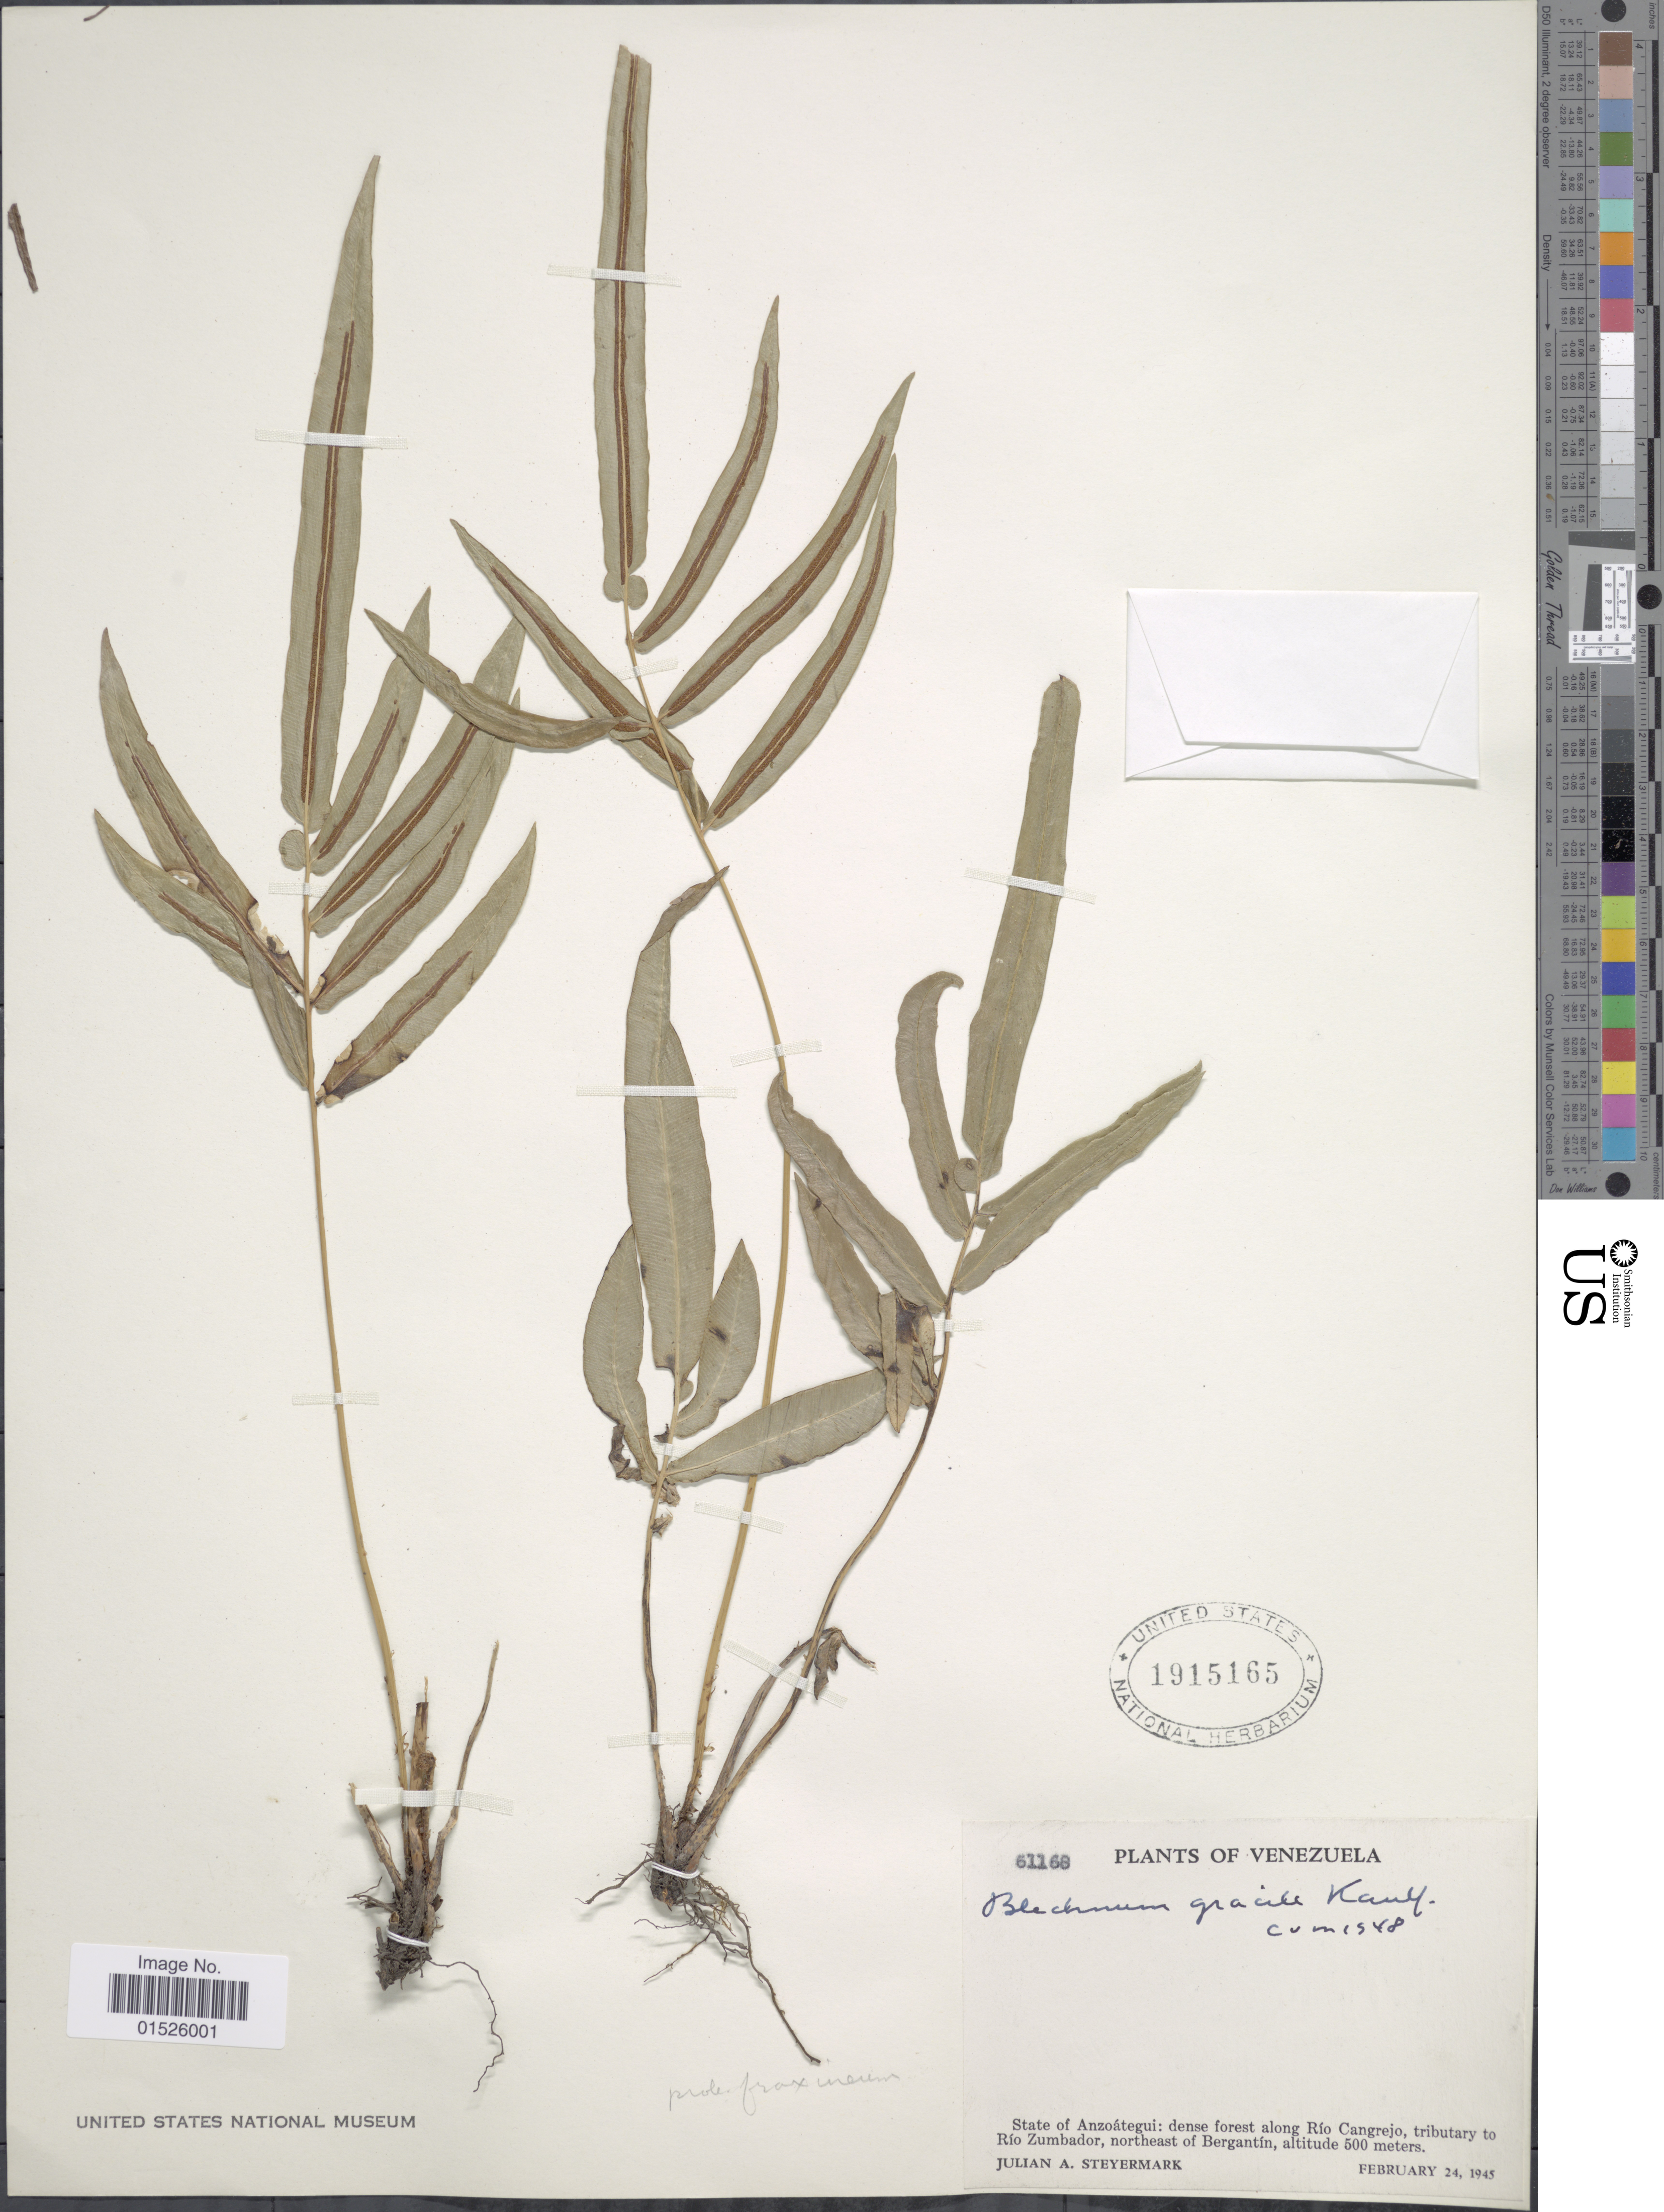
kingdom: Plantae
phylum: Tracheophyta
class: Polypodiopsida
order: Polypodiales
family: Blechnaceae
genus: Blechnum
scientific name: Blechnum x fraxineum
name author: Willd.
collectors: J. Steyermark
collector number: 61168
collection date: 1945-02-24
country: Venezuela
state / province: Anzoategui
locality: Venezuela, State of Anzoategui: dense forest along Rio Cangrejo, tributary to Rio Zumbador, northeast of Bergantin.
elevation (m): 500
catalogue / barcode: US 1915165